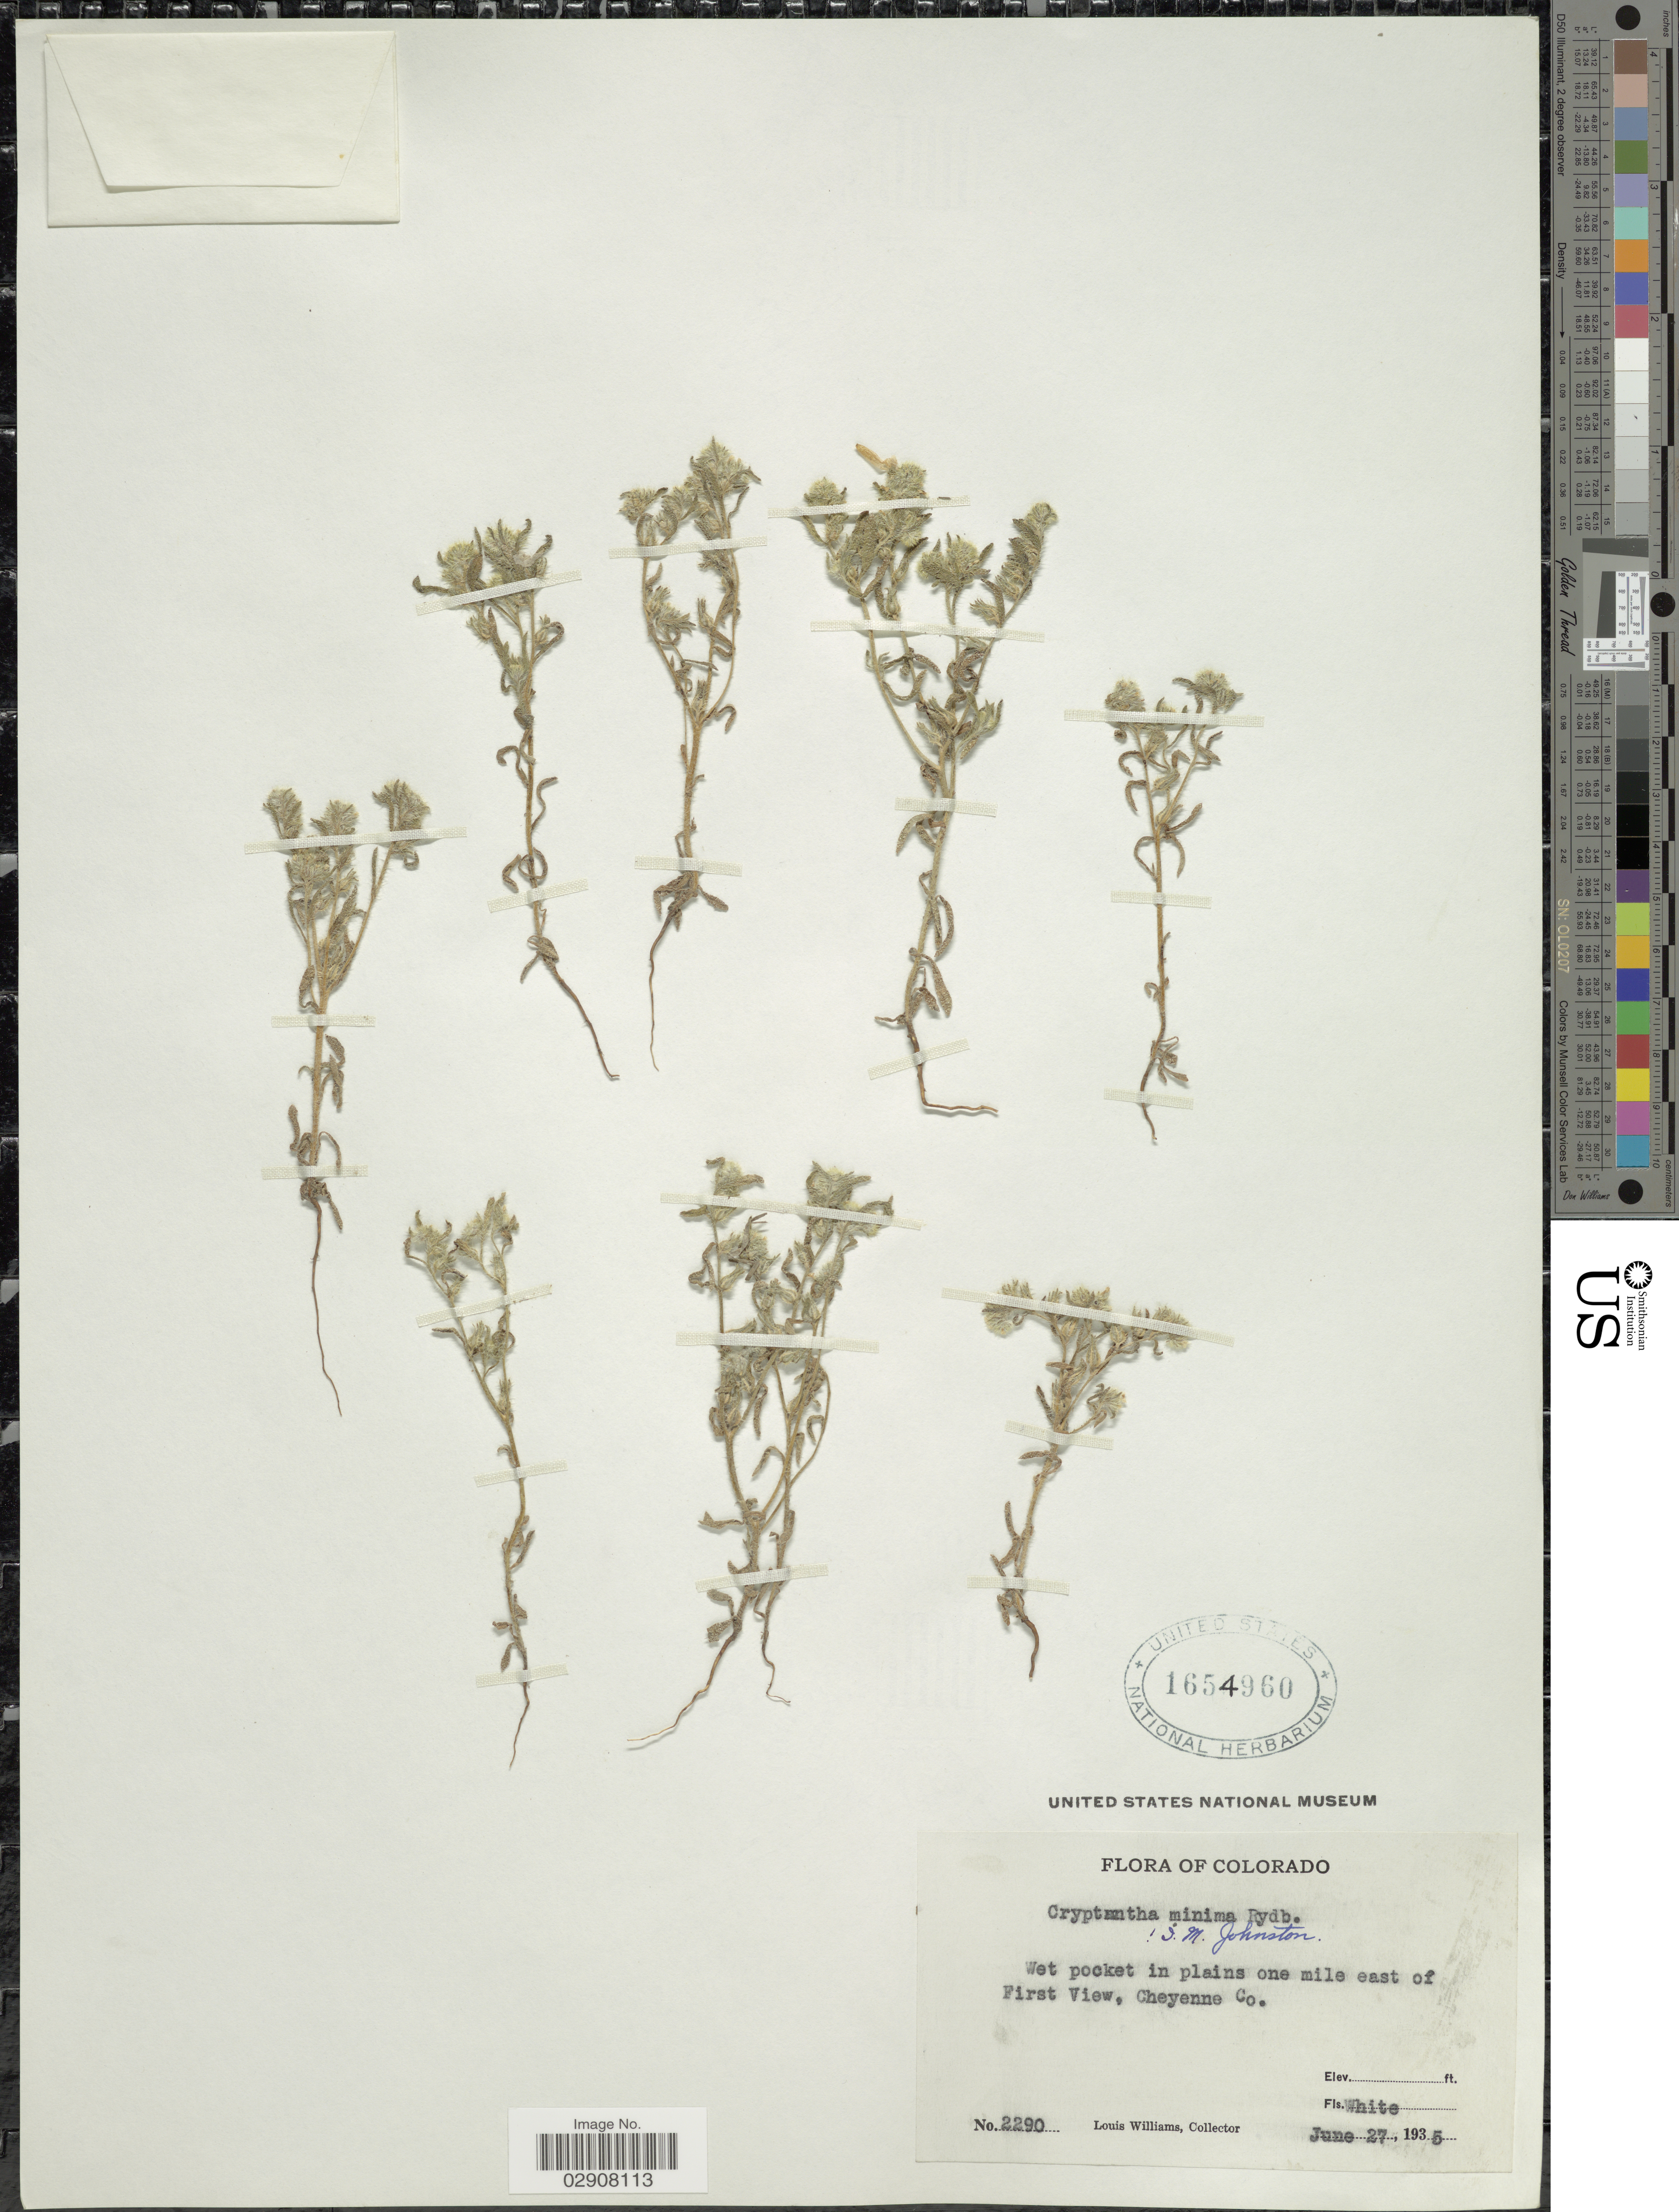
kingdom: Plantae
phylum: Tracheophyta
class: Magnoliopsida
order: Boraginales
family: Boraginaceae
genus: Cryptantha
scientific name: Cryptantha minima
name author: Rydb.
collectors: L. Williams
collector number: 2290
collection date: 1935-06-27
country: United States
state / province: Colorado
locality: Wet pocket in plains one mile east of First View, Cheyenne Co.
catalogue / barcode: US 1654960